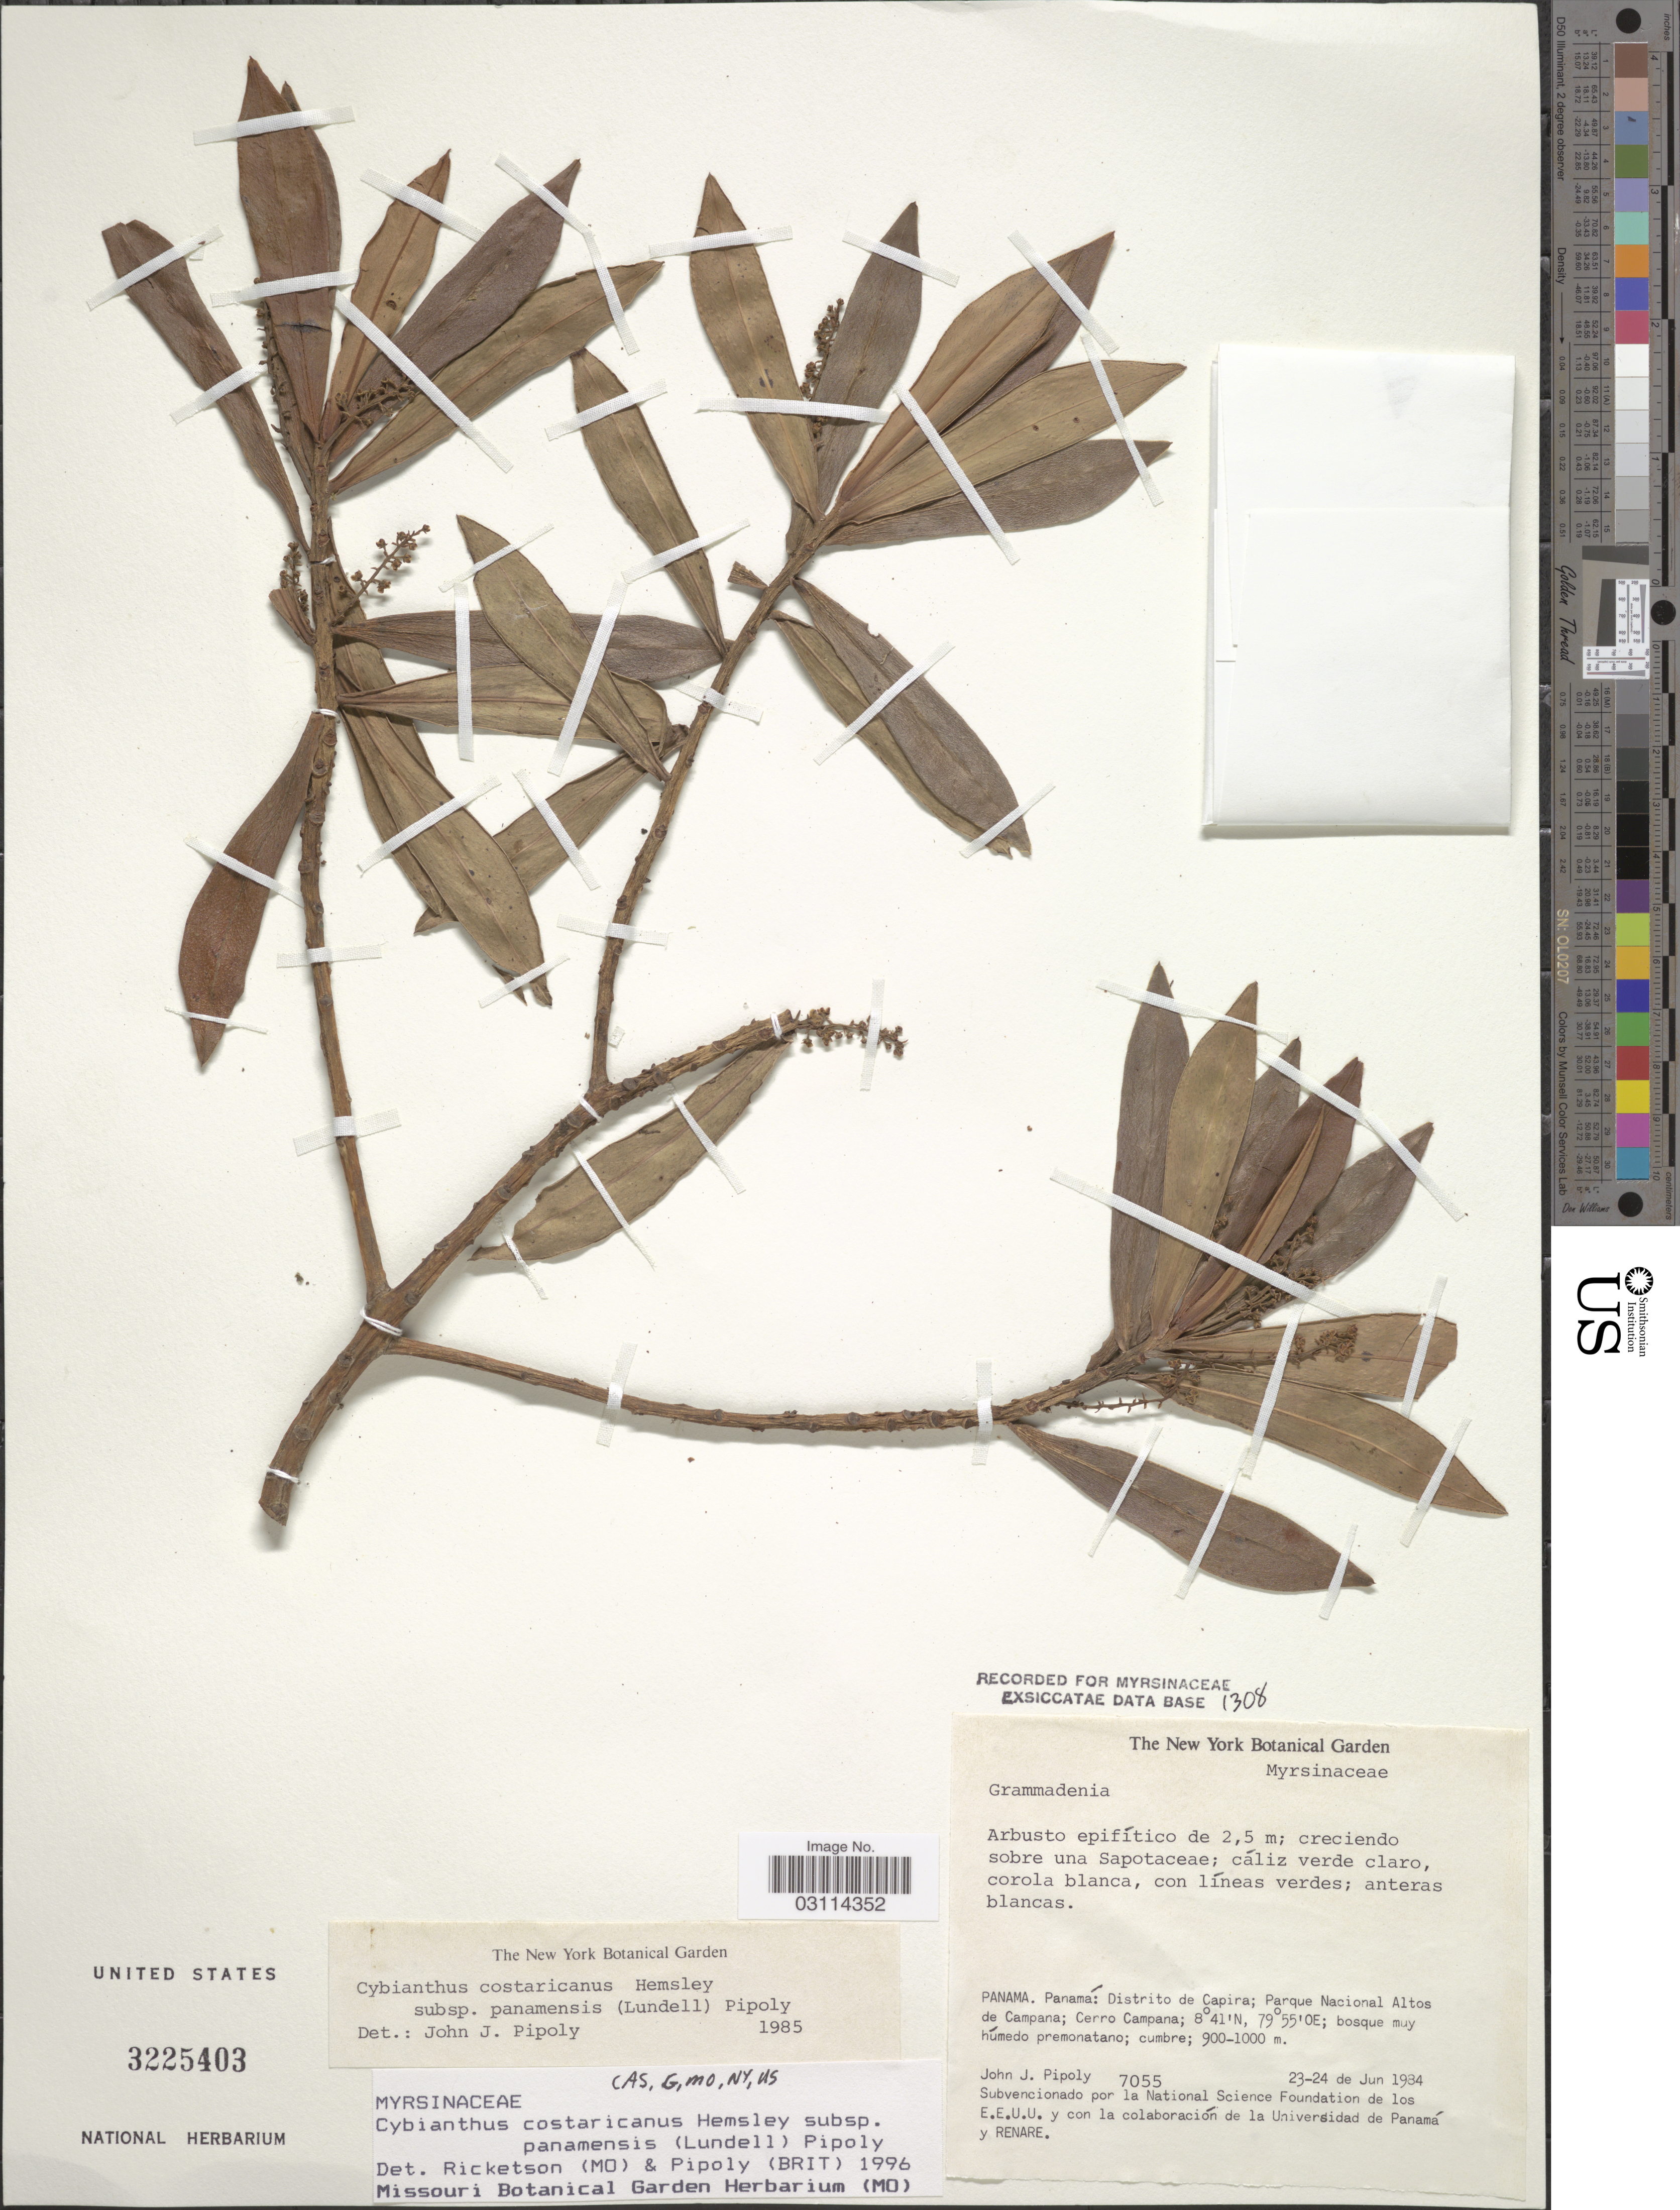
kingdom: Plantae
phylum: Tracheophyta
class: Magnoliopsida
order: Ericales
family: Primulaceae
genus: Cybianthus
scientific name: Cybianthus costaricanus subsp. panamensis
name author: (Lundell) Pipoly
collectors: J. J. Pipoly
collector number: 7055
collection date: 1984-06-23/1984-06-24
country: Panama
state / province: Panamá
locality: Distrito de Capira: Parque Nacional Altos de Campana; Cerro Campana; bosque muy húmedo premontano.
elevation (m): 900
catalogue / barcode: US 3225403